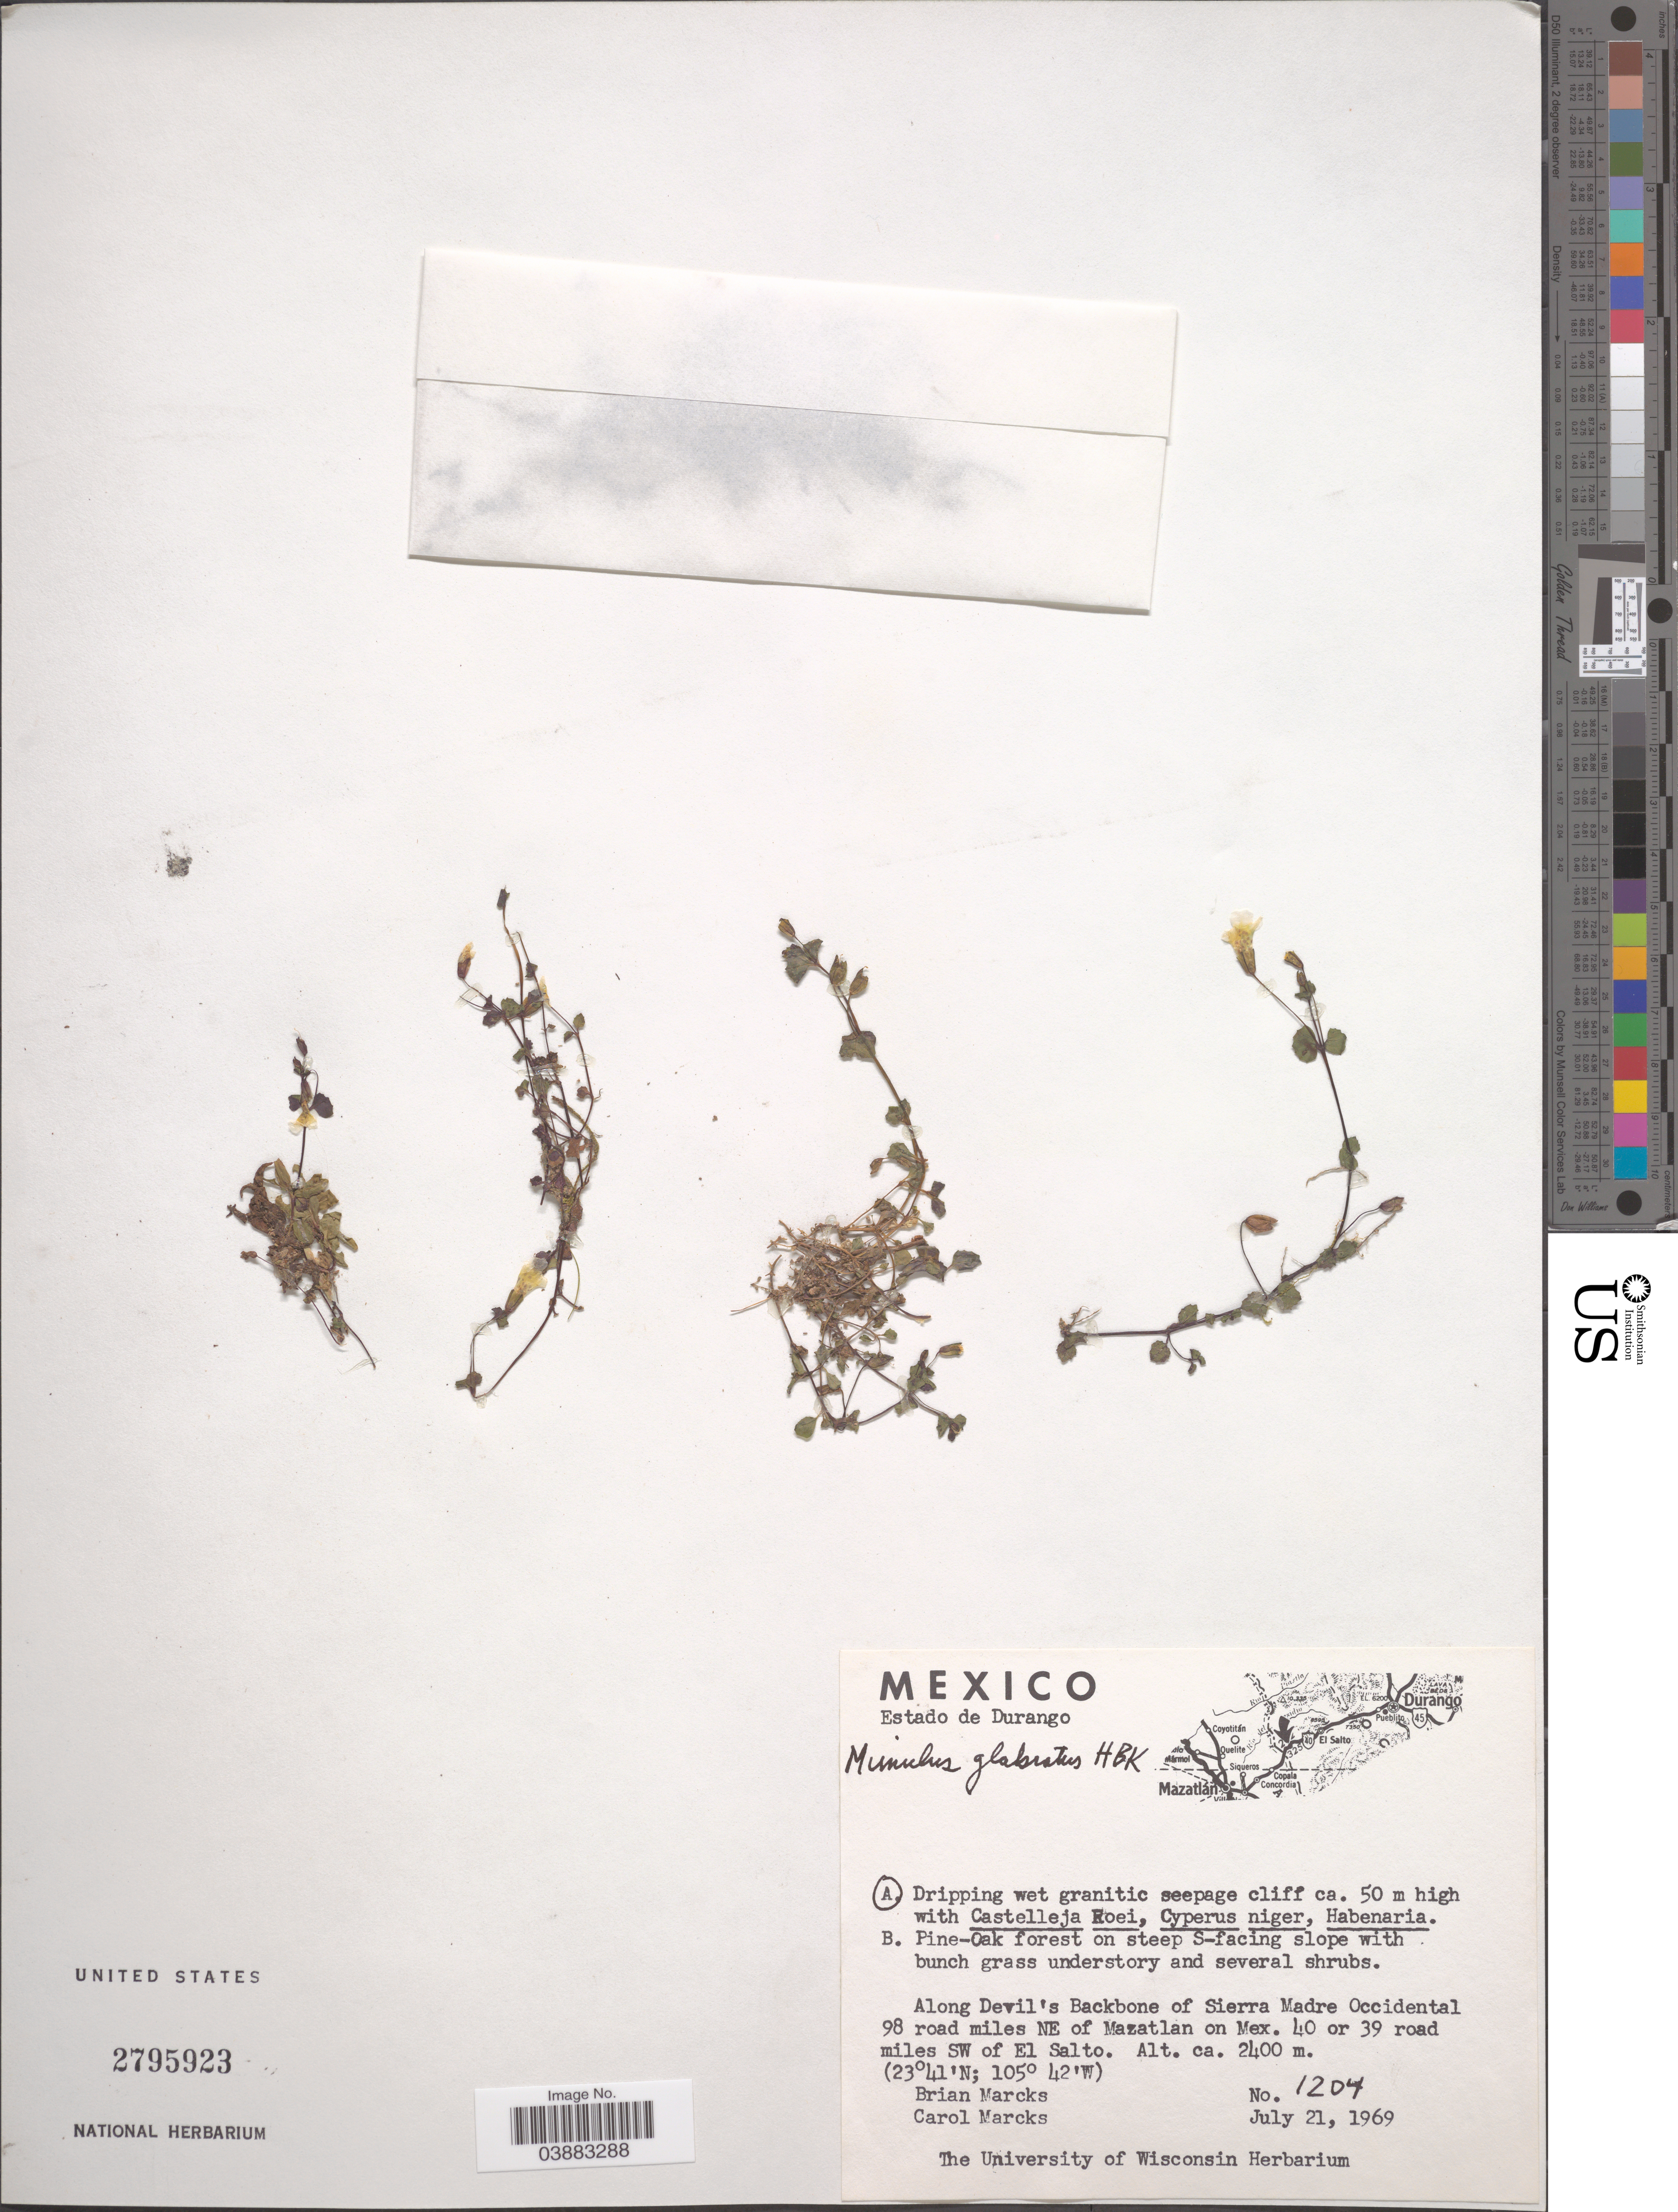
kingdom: Plantae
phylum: Tracheophyta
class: Magnoliopsida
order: Lamiales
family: Phrymaceae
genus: Mimulus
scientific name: Mimulus glabratus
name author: Kunth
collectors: B. Marcks & Marcks, C.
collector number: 1204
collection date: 1969-07-21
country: Mexico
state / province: Durango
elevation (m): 2400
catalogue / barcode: US 2795923